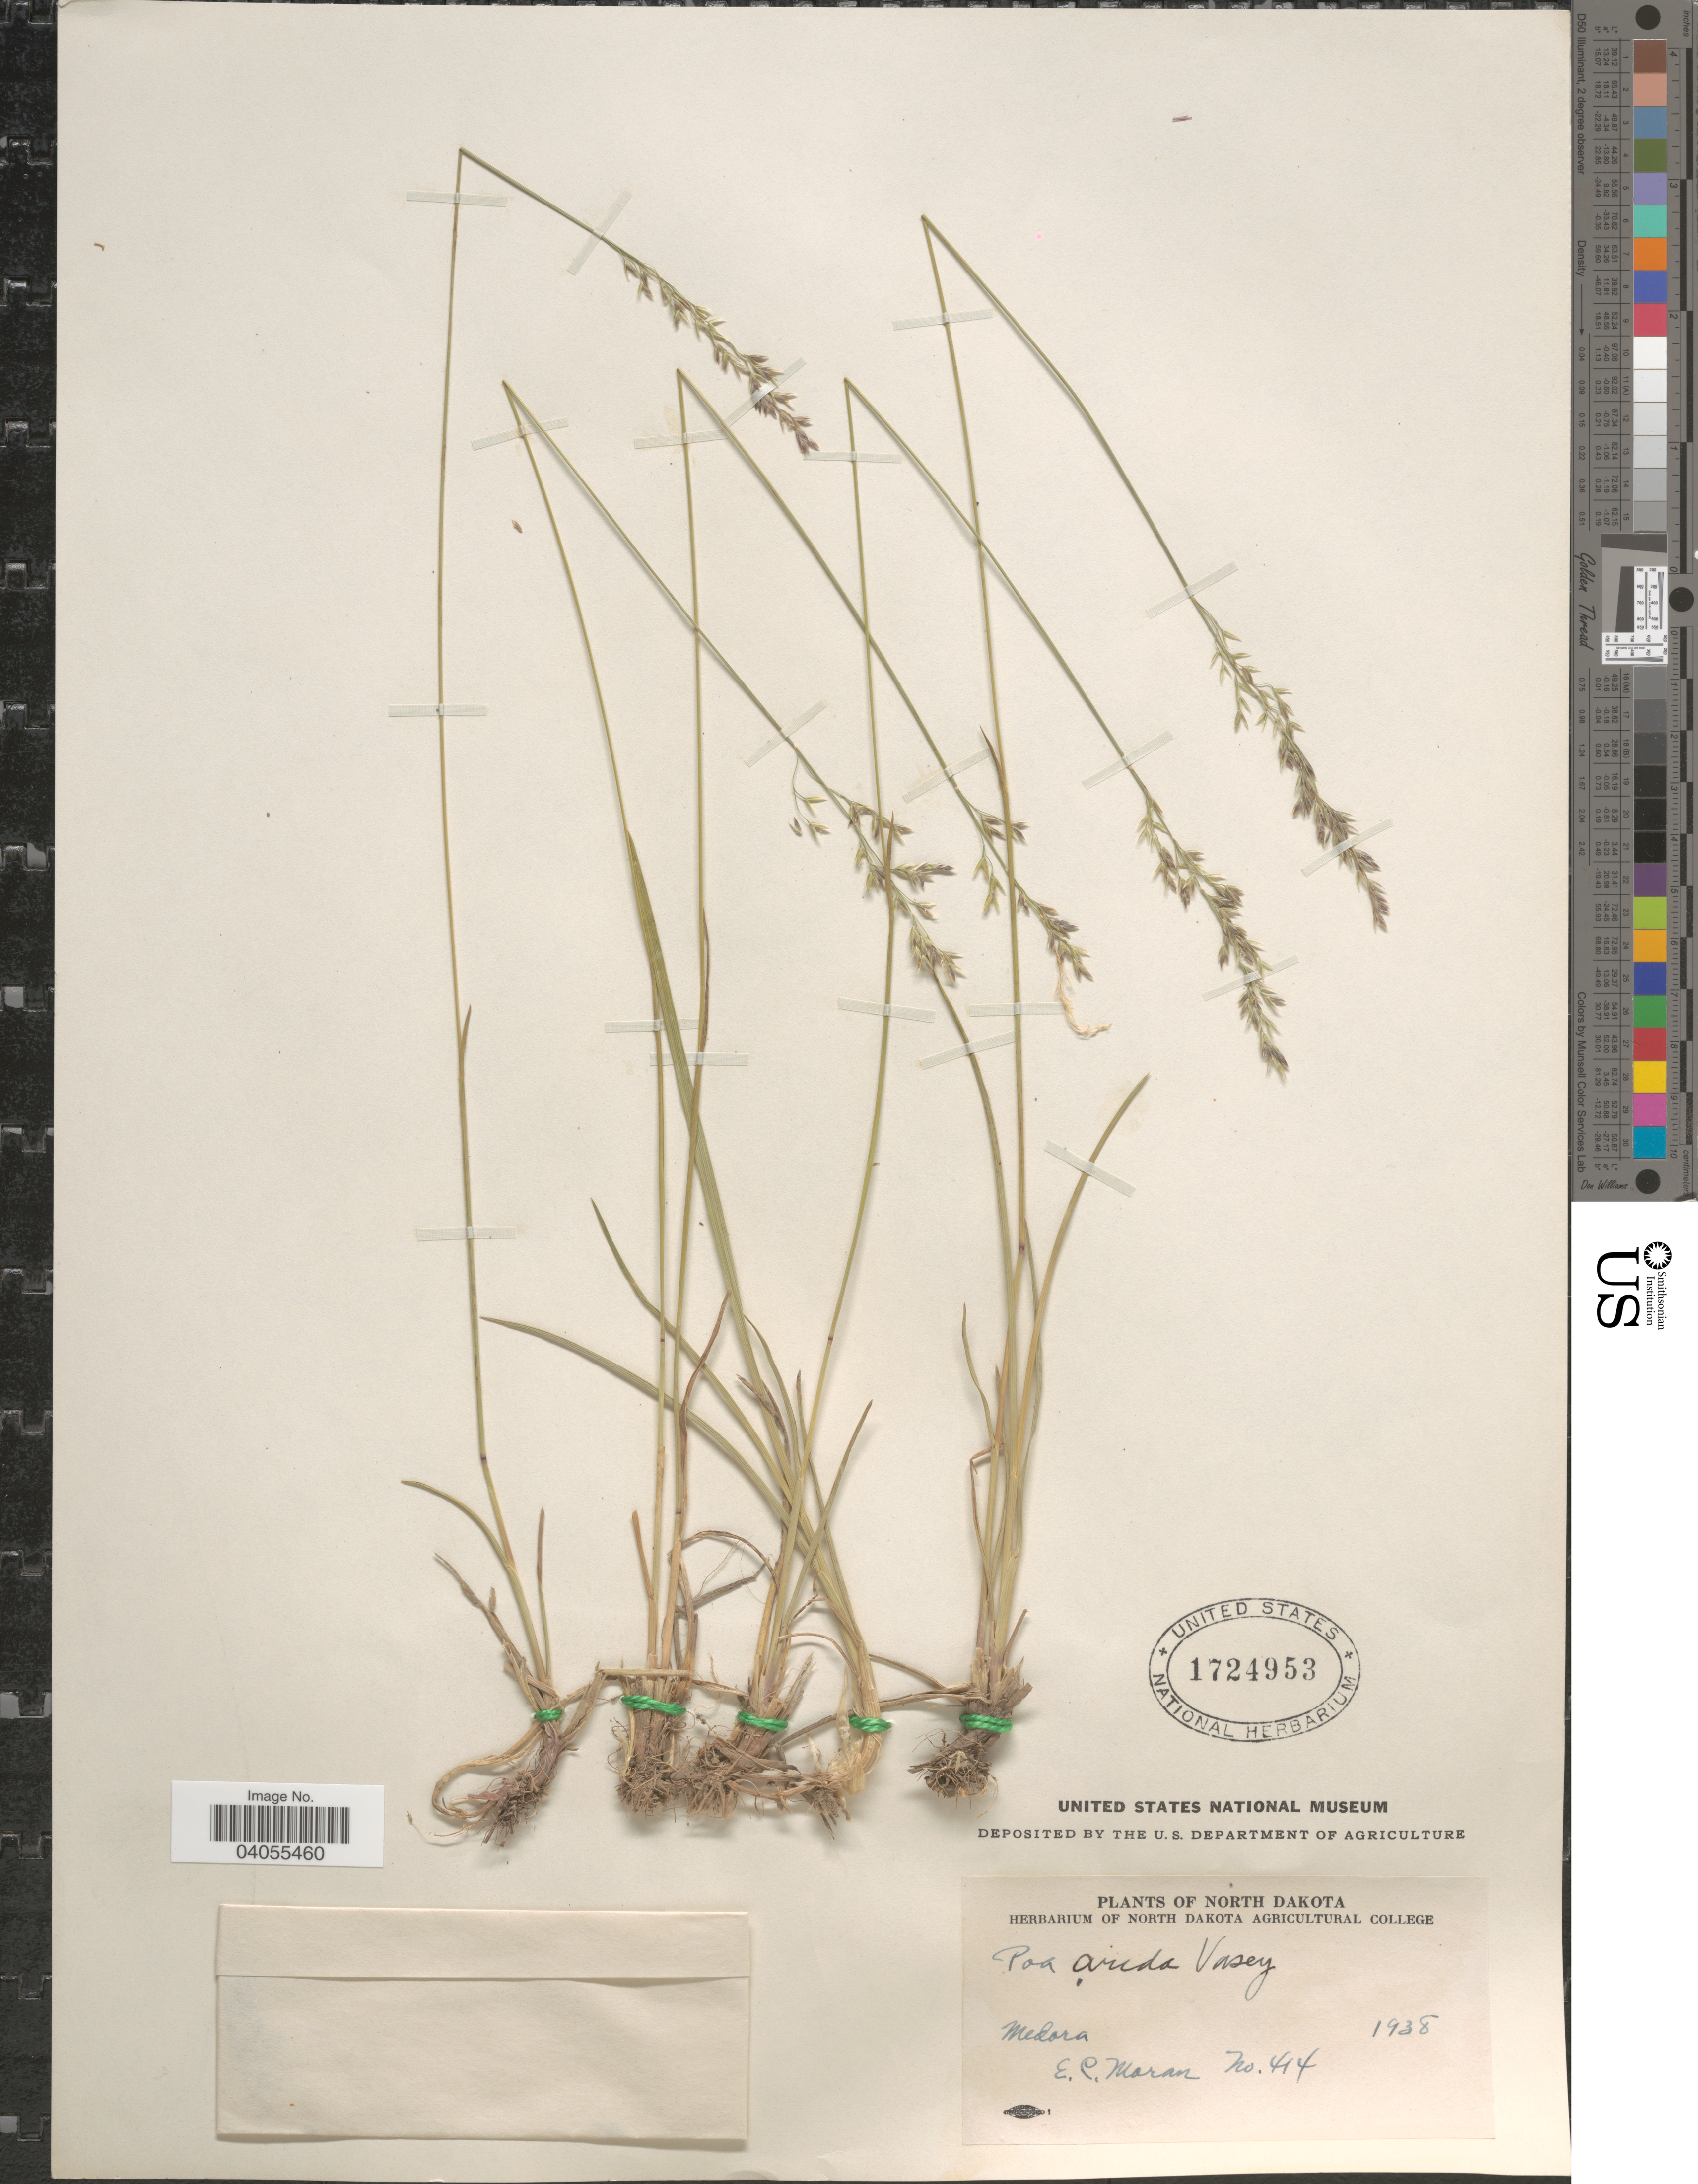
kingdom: Plantae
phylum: Tracheophyta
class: Liliopsida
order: Poales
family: Poaceae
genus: Poa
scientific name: Poa arida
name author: Vasey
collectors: E. C. Moran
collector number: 414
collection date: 1938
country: United States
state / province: North Dakota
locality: Medora.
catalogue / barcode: US 1724953